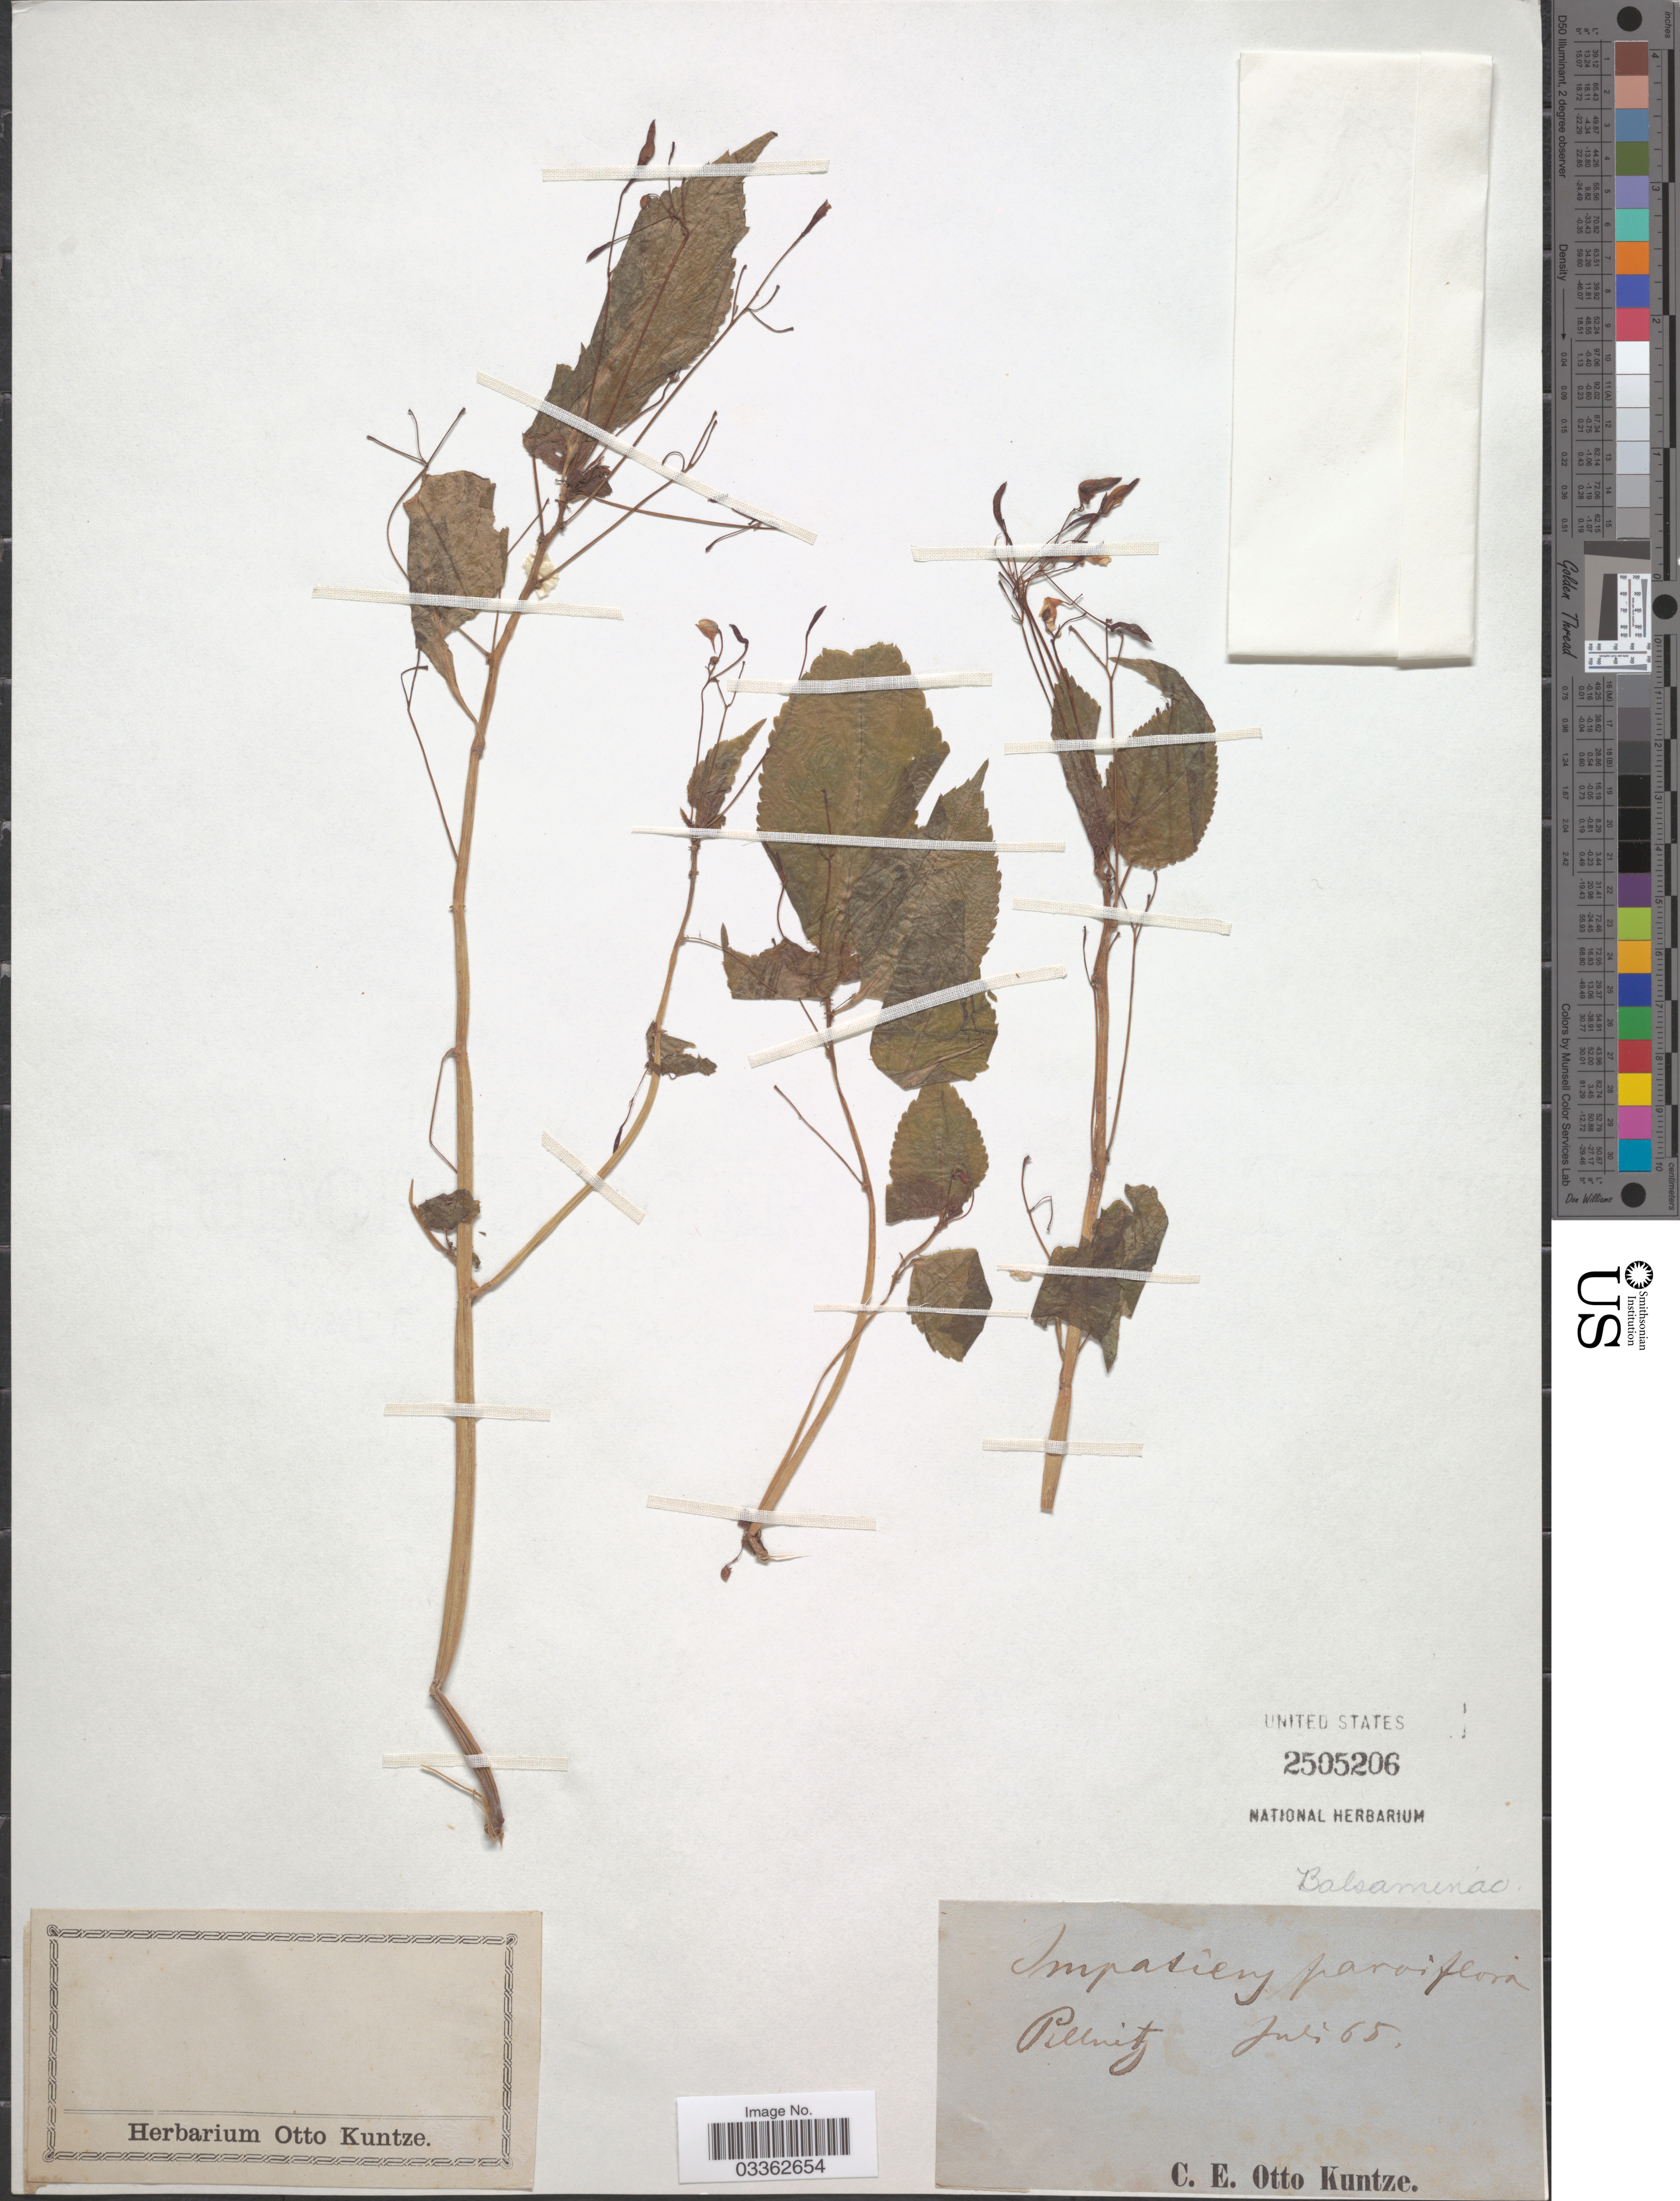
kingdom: Plantae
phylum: Tracheophyta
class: Magnoliopsida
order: Ericales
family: Balsaminaceae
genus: Impatiens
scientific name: Impatiens parviflora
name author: DC.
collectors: C.E.O. Kuntze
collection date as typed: Transcribed d/m/y: /7/65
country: Germany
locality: Pillnitz.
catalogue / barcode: US 2505206